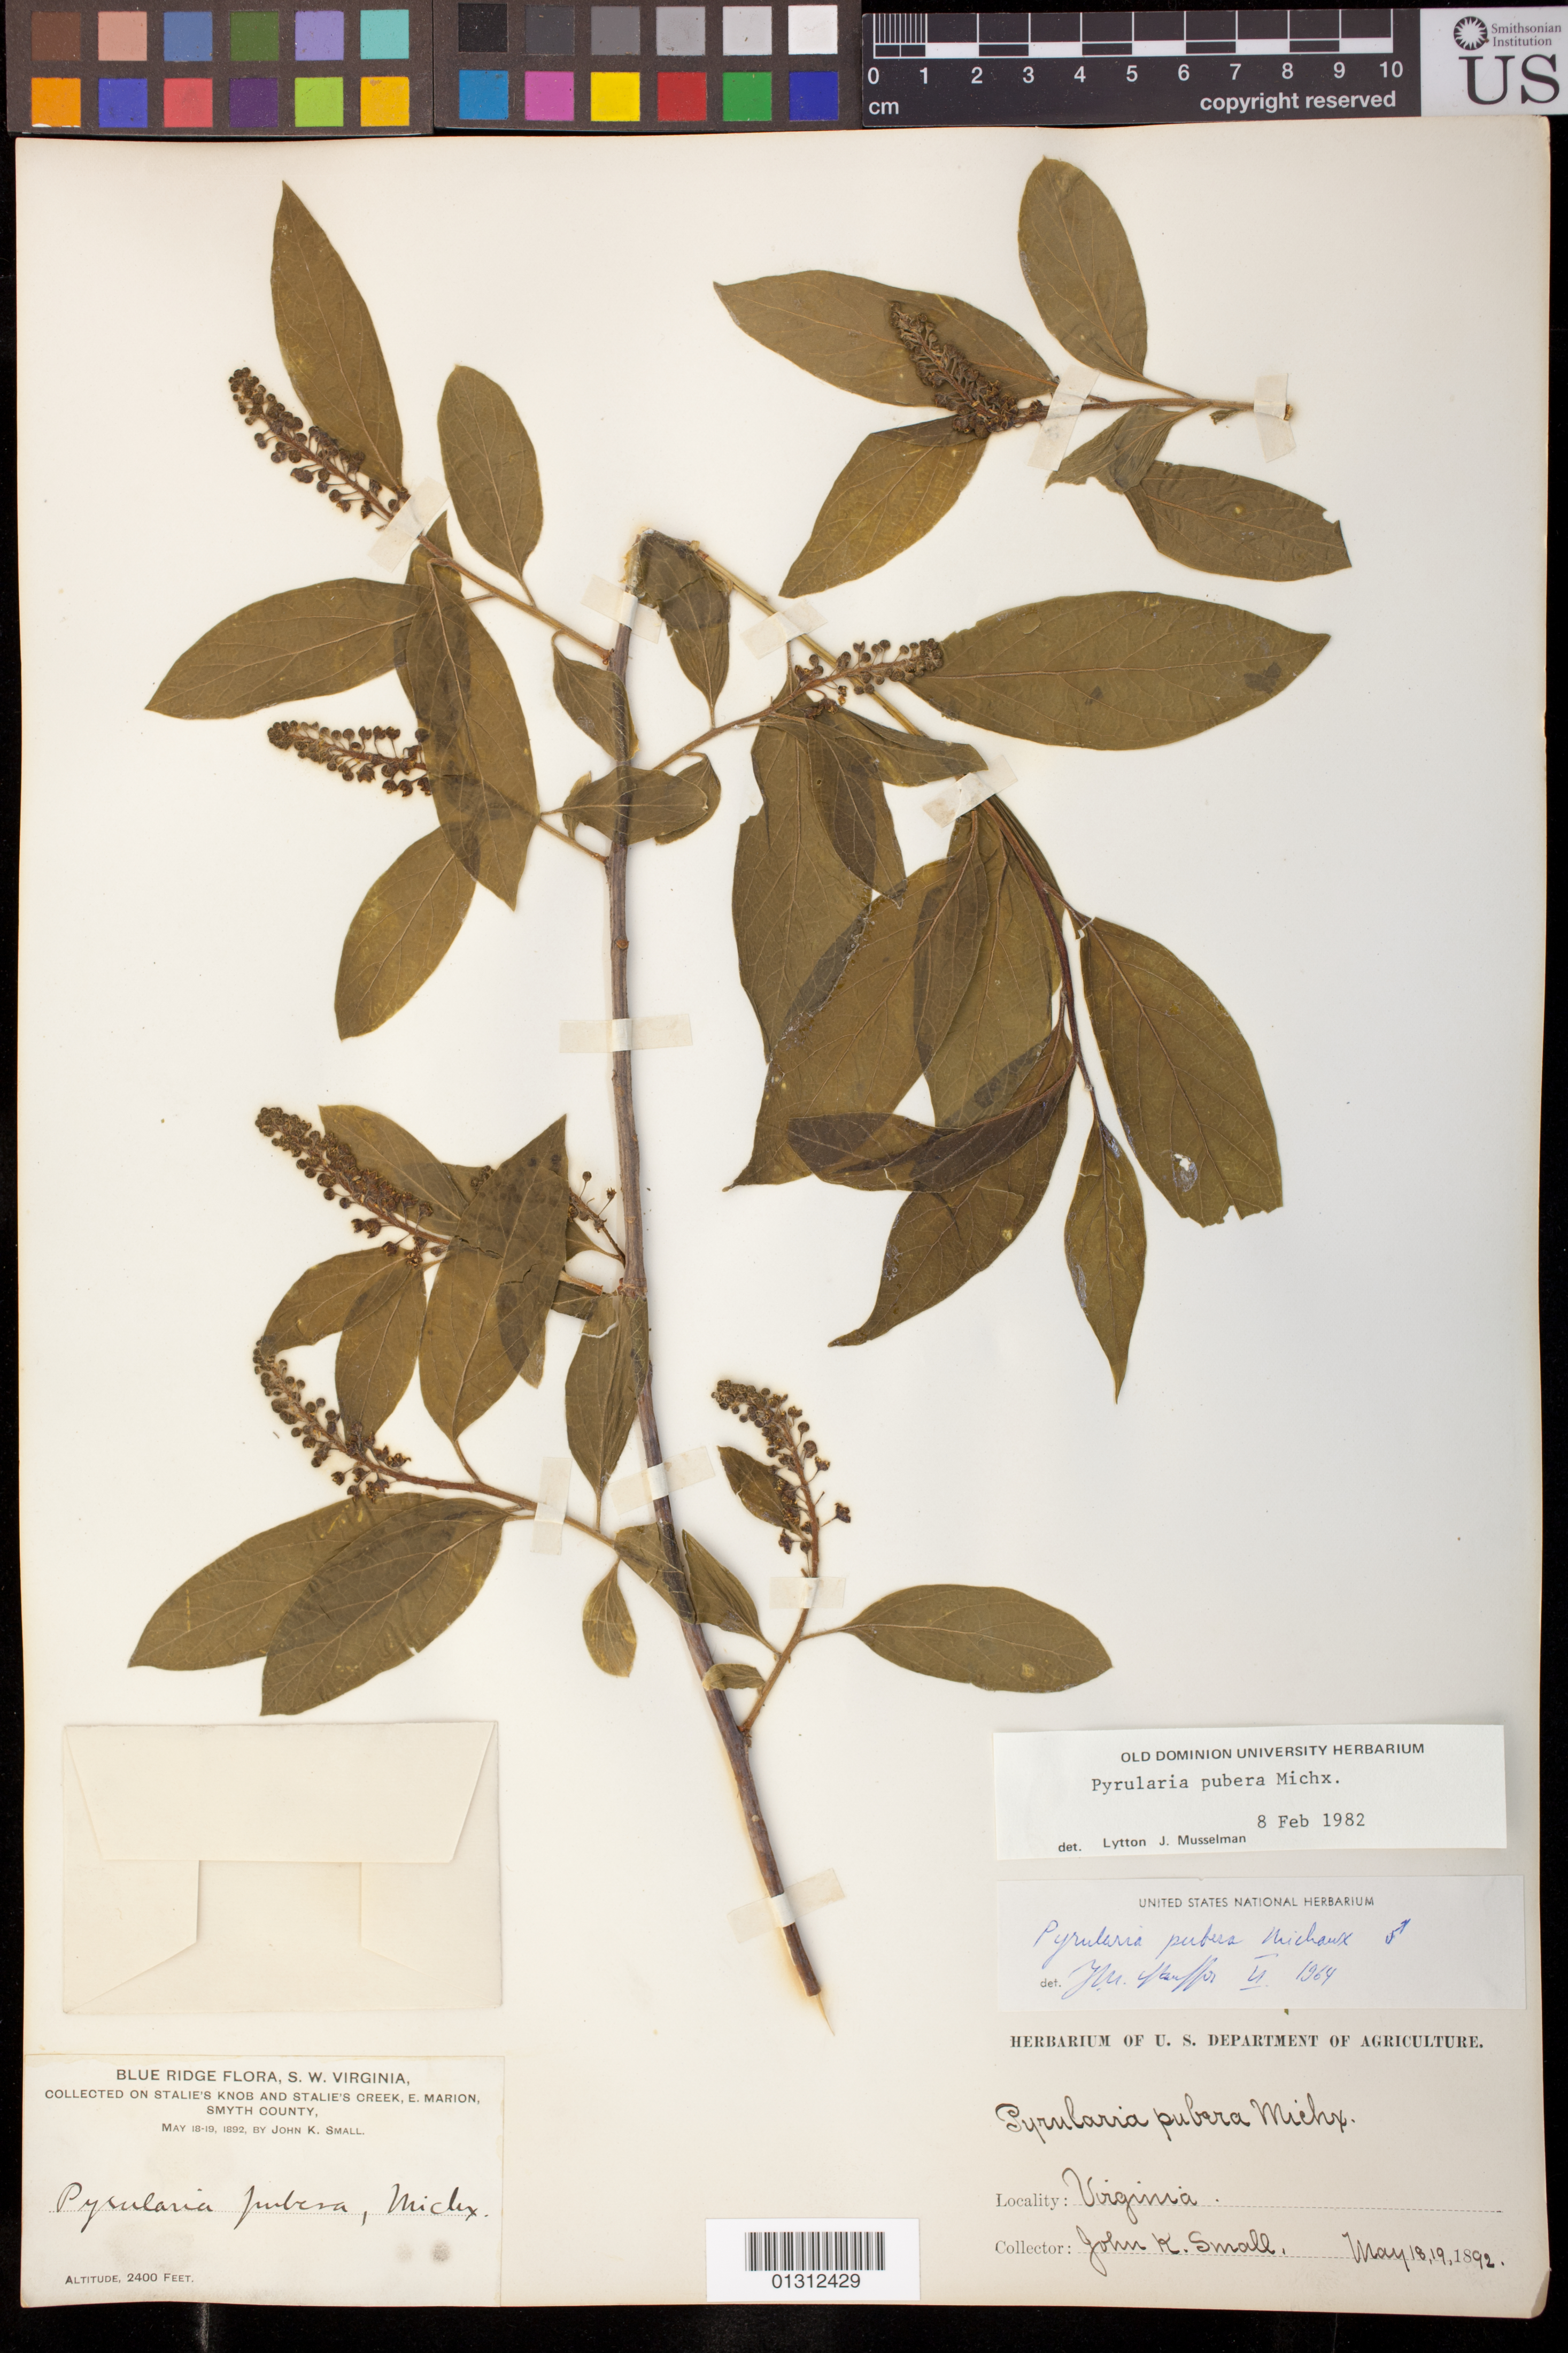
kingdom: Plantae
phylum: Tracheophyta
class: Magnoliopsida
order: Santalales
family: Cervantesiaceae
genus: Pyrularia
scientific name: Pyrularia pubera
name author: Michx.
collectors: J. K. Small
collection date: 1892-05-18/1892-05-19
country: United States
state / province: Virginia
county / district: Smyth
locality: Stalie's Knob and Stalie's Creek, E. Marion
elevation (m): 732